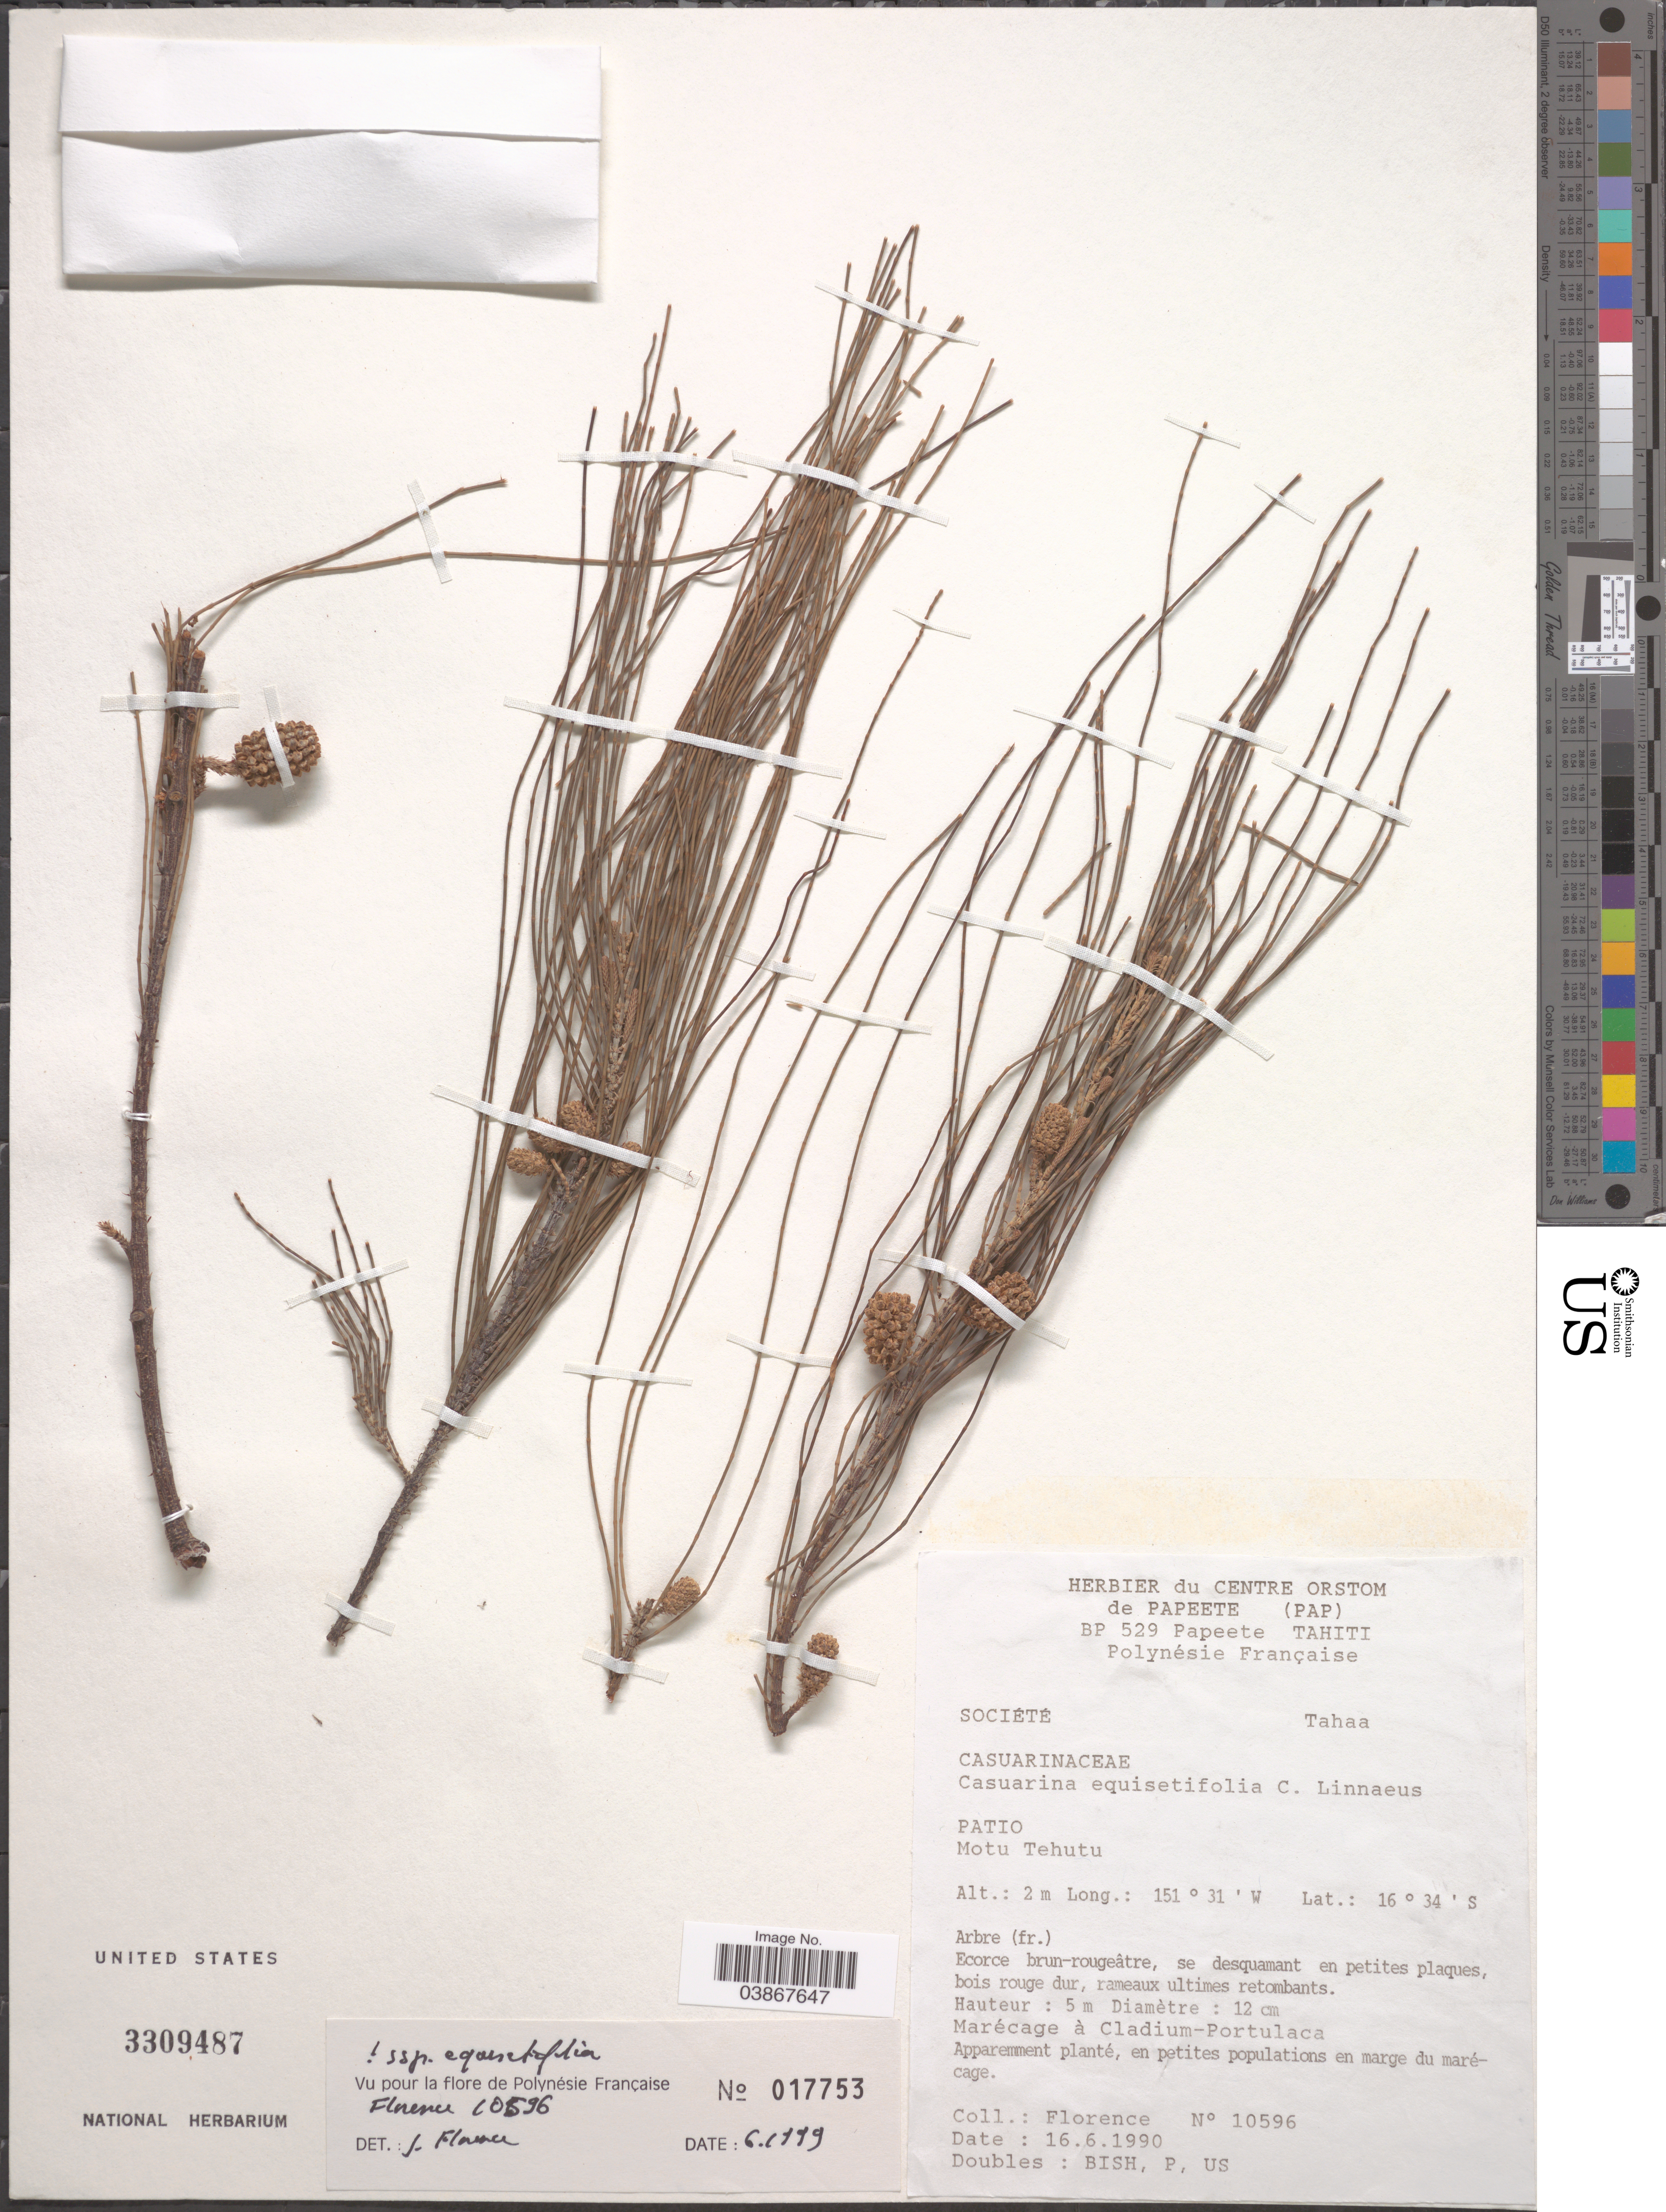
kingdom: Plantae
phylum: Tracheophyta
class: Magnoliopsida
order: Fagales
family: Casuarinaceae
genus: Casuarina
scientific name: Casuarina equisetifolia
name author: L.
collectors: -. Florence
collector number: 10596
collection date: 1990-06-16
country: French Polynesia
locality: Société, Tahaa. Patio Motu Tehutu.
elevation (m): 2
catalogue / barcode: US 3309487